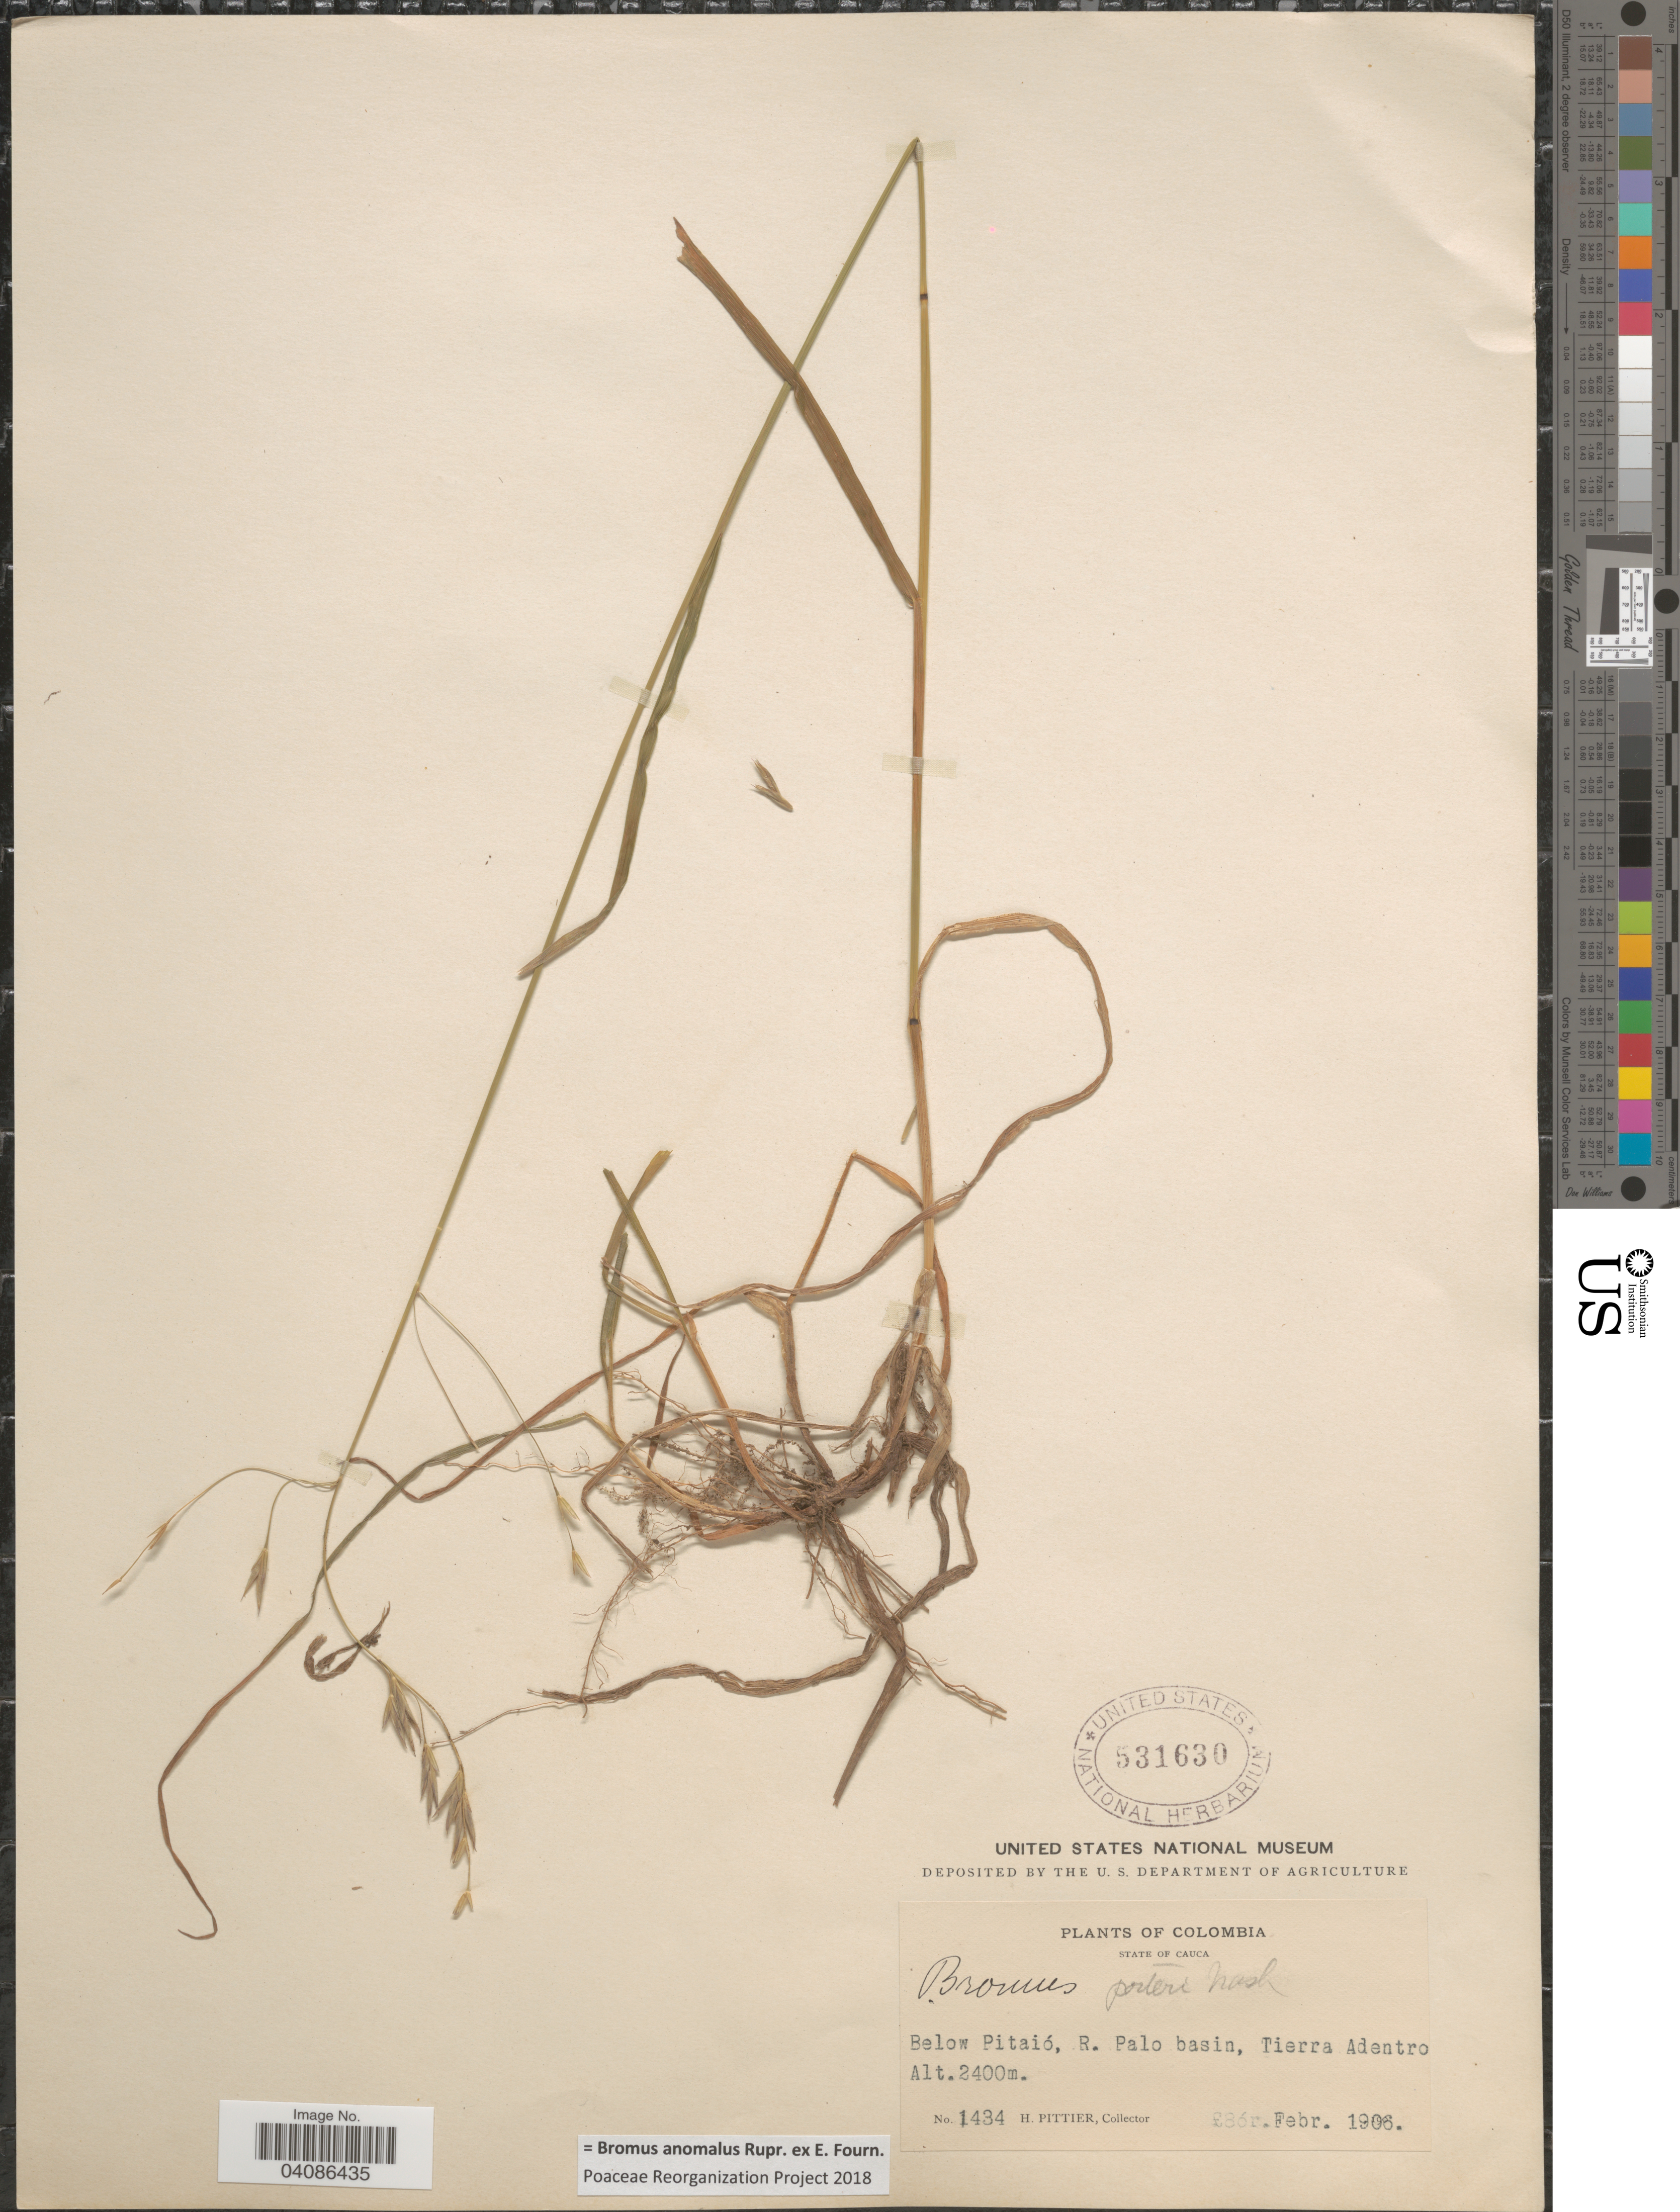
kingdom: Plantae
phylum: Tracheophyta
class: Liliopsida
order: Poales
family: Poaceae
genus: Bromus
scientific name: Bromus anomalus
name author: Rupr. ex E. Fourn.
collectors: H. F. Pittier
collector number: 1434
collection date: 1906-02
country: Colombia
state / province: Cauca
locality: State of Cauca. Below Pitaió, R. Palo basin, Tierra Adentro.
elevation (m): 2400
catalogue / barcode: US 531630